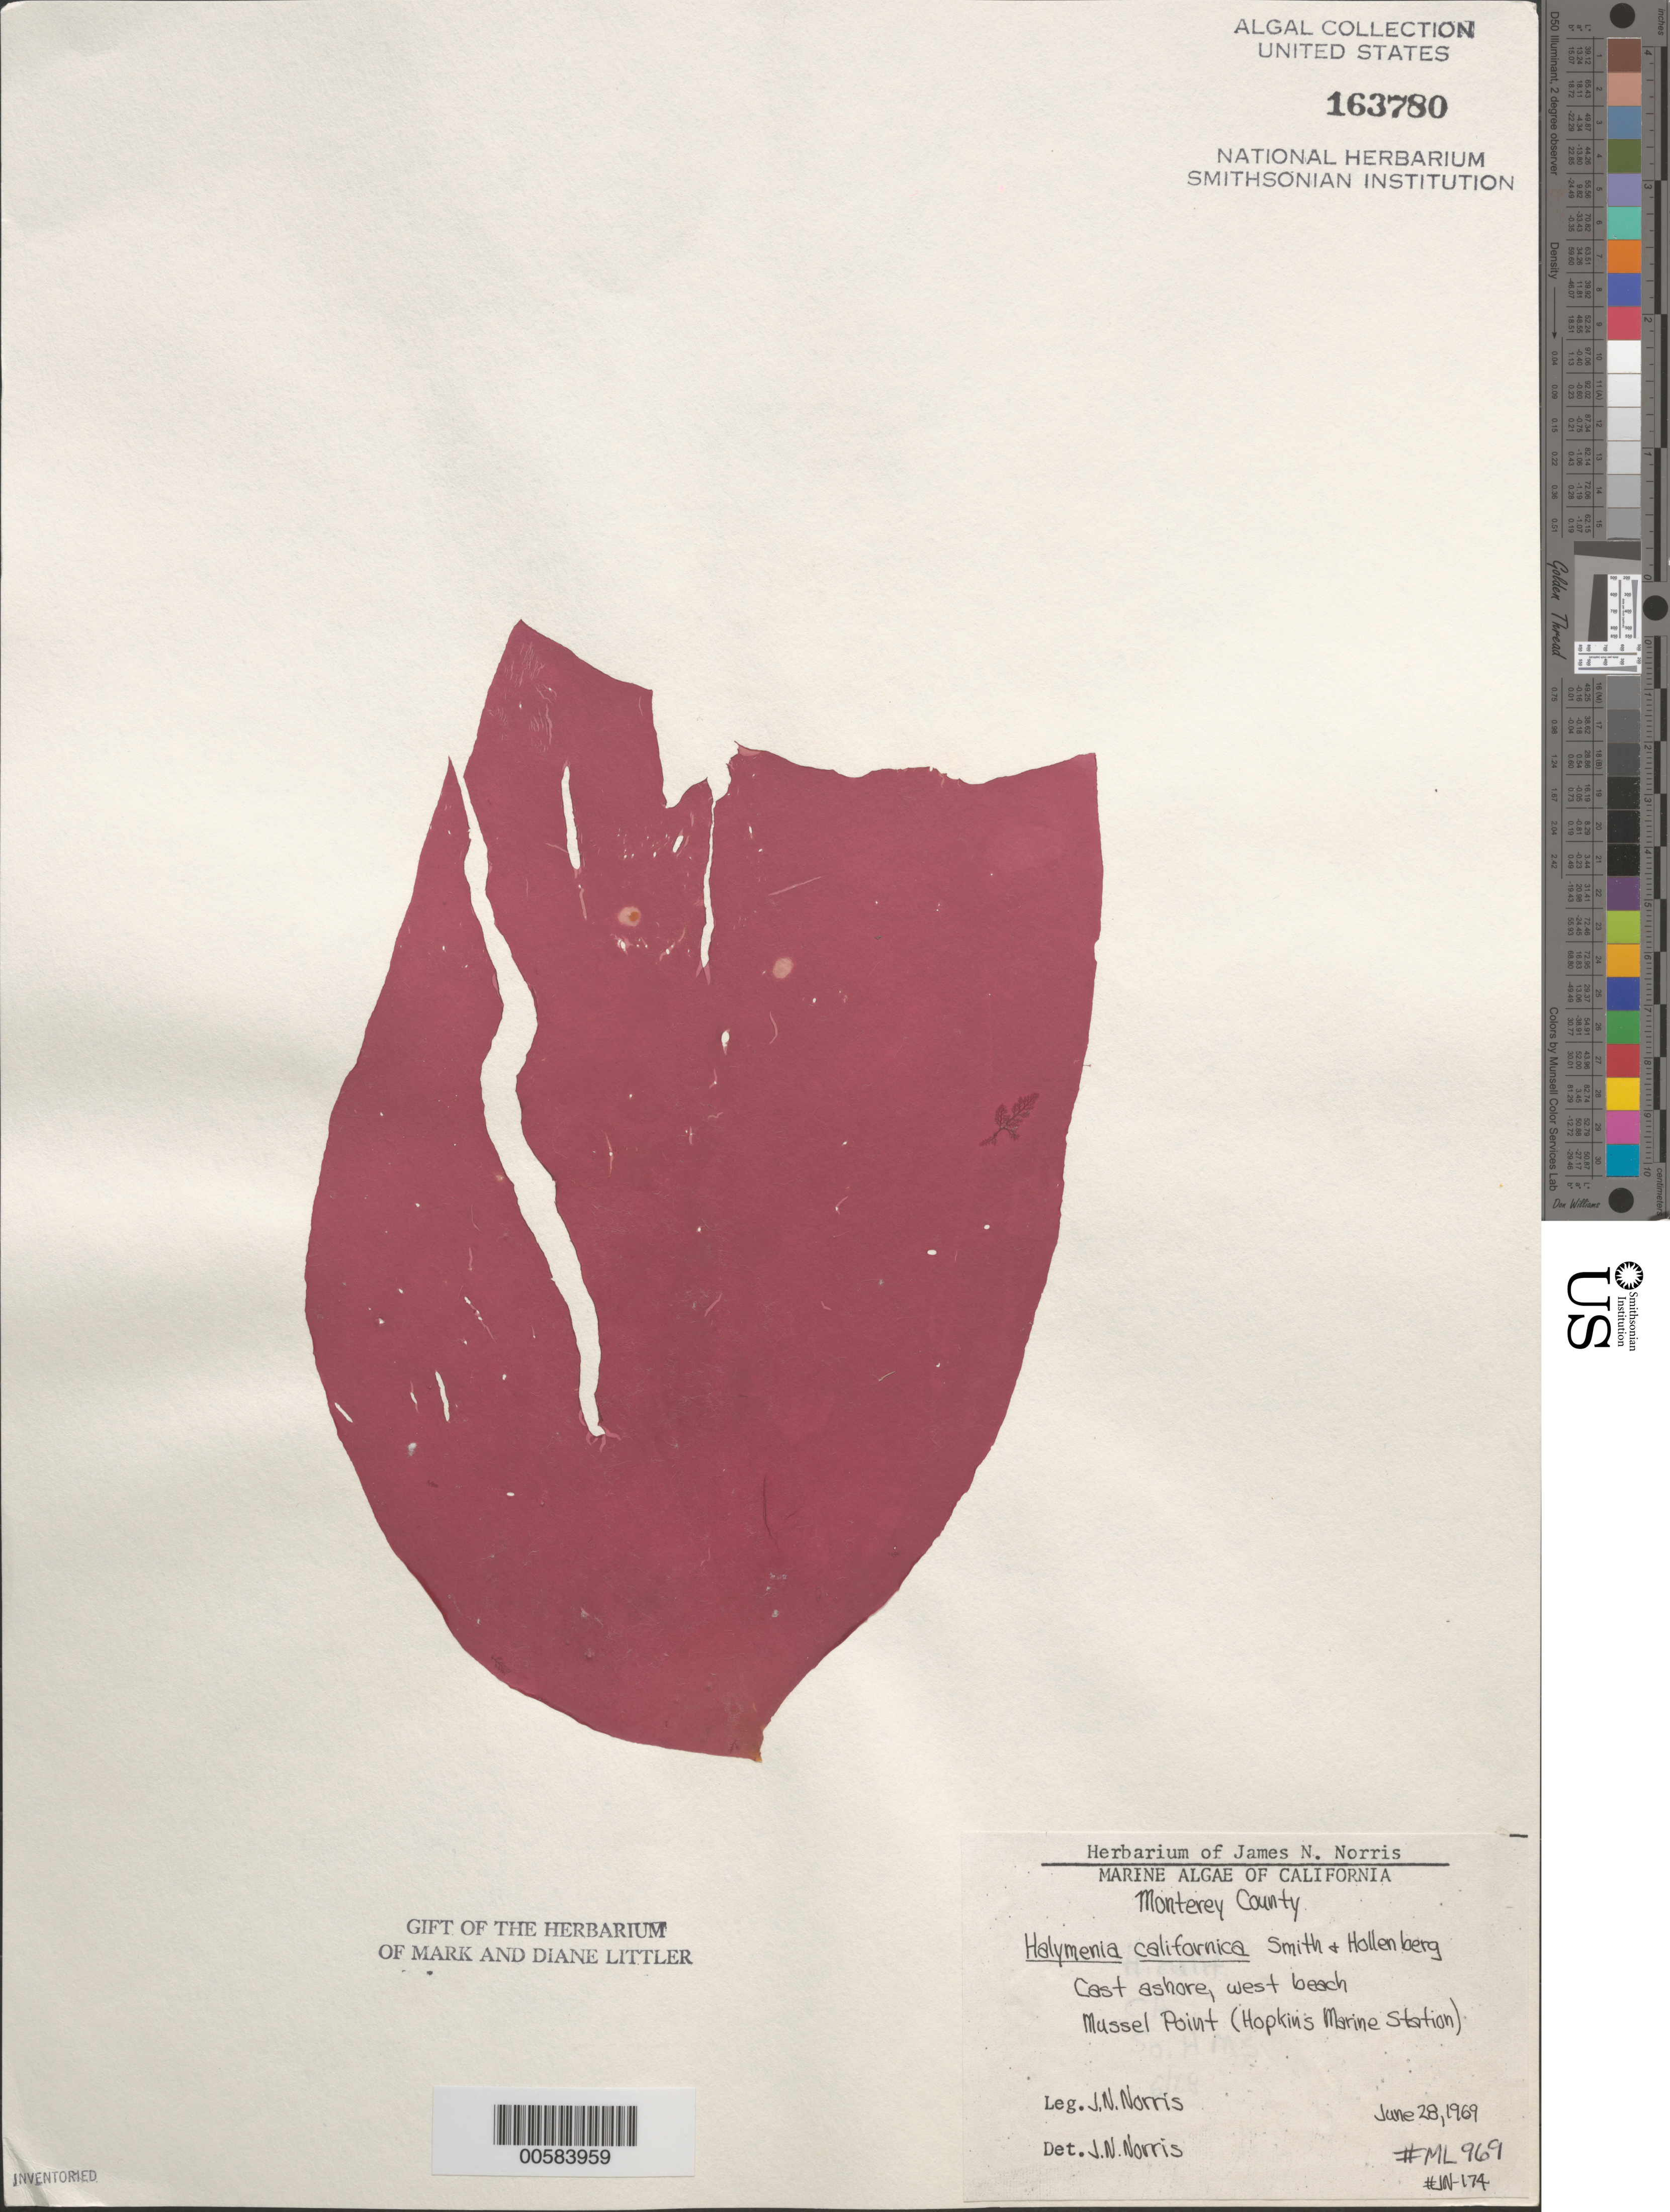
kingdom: Plantae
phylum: Rhodophyta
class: Florideophyceae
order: Halymeniales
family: Halymeniaceae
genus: Halymenia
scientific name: Halymenia californica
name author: G.M. Sm. & Hollenb.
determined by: Norris, James N.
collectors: J. N. Norris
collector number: JN-174 & ML 969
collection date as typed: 28 Jun 1969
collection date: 1969-06-28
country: United States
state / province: California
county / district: Monterey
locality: Mussel Point, Hopkins Marine Station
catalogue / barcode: US 163780